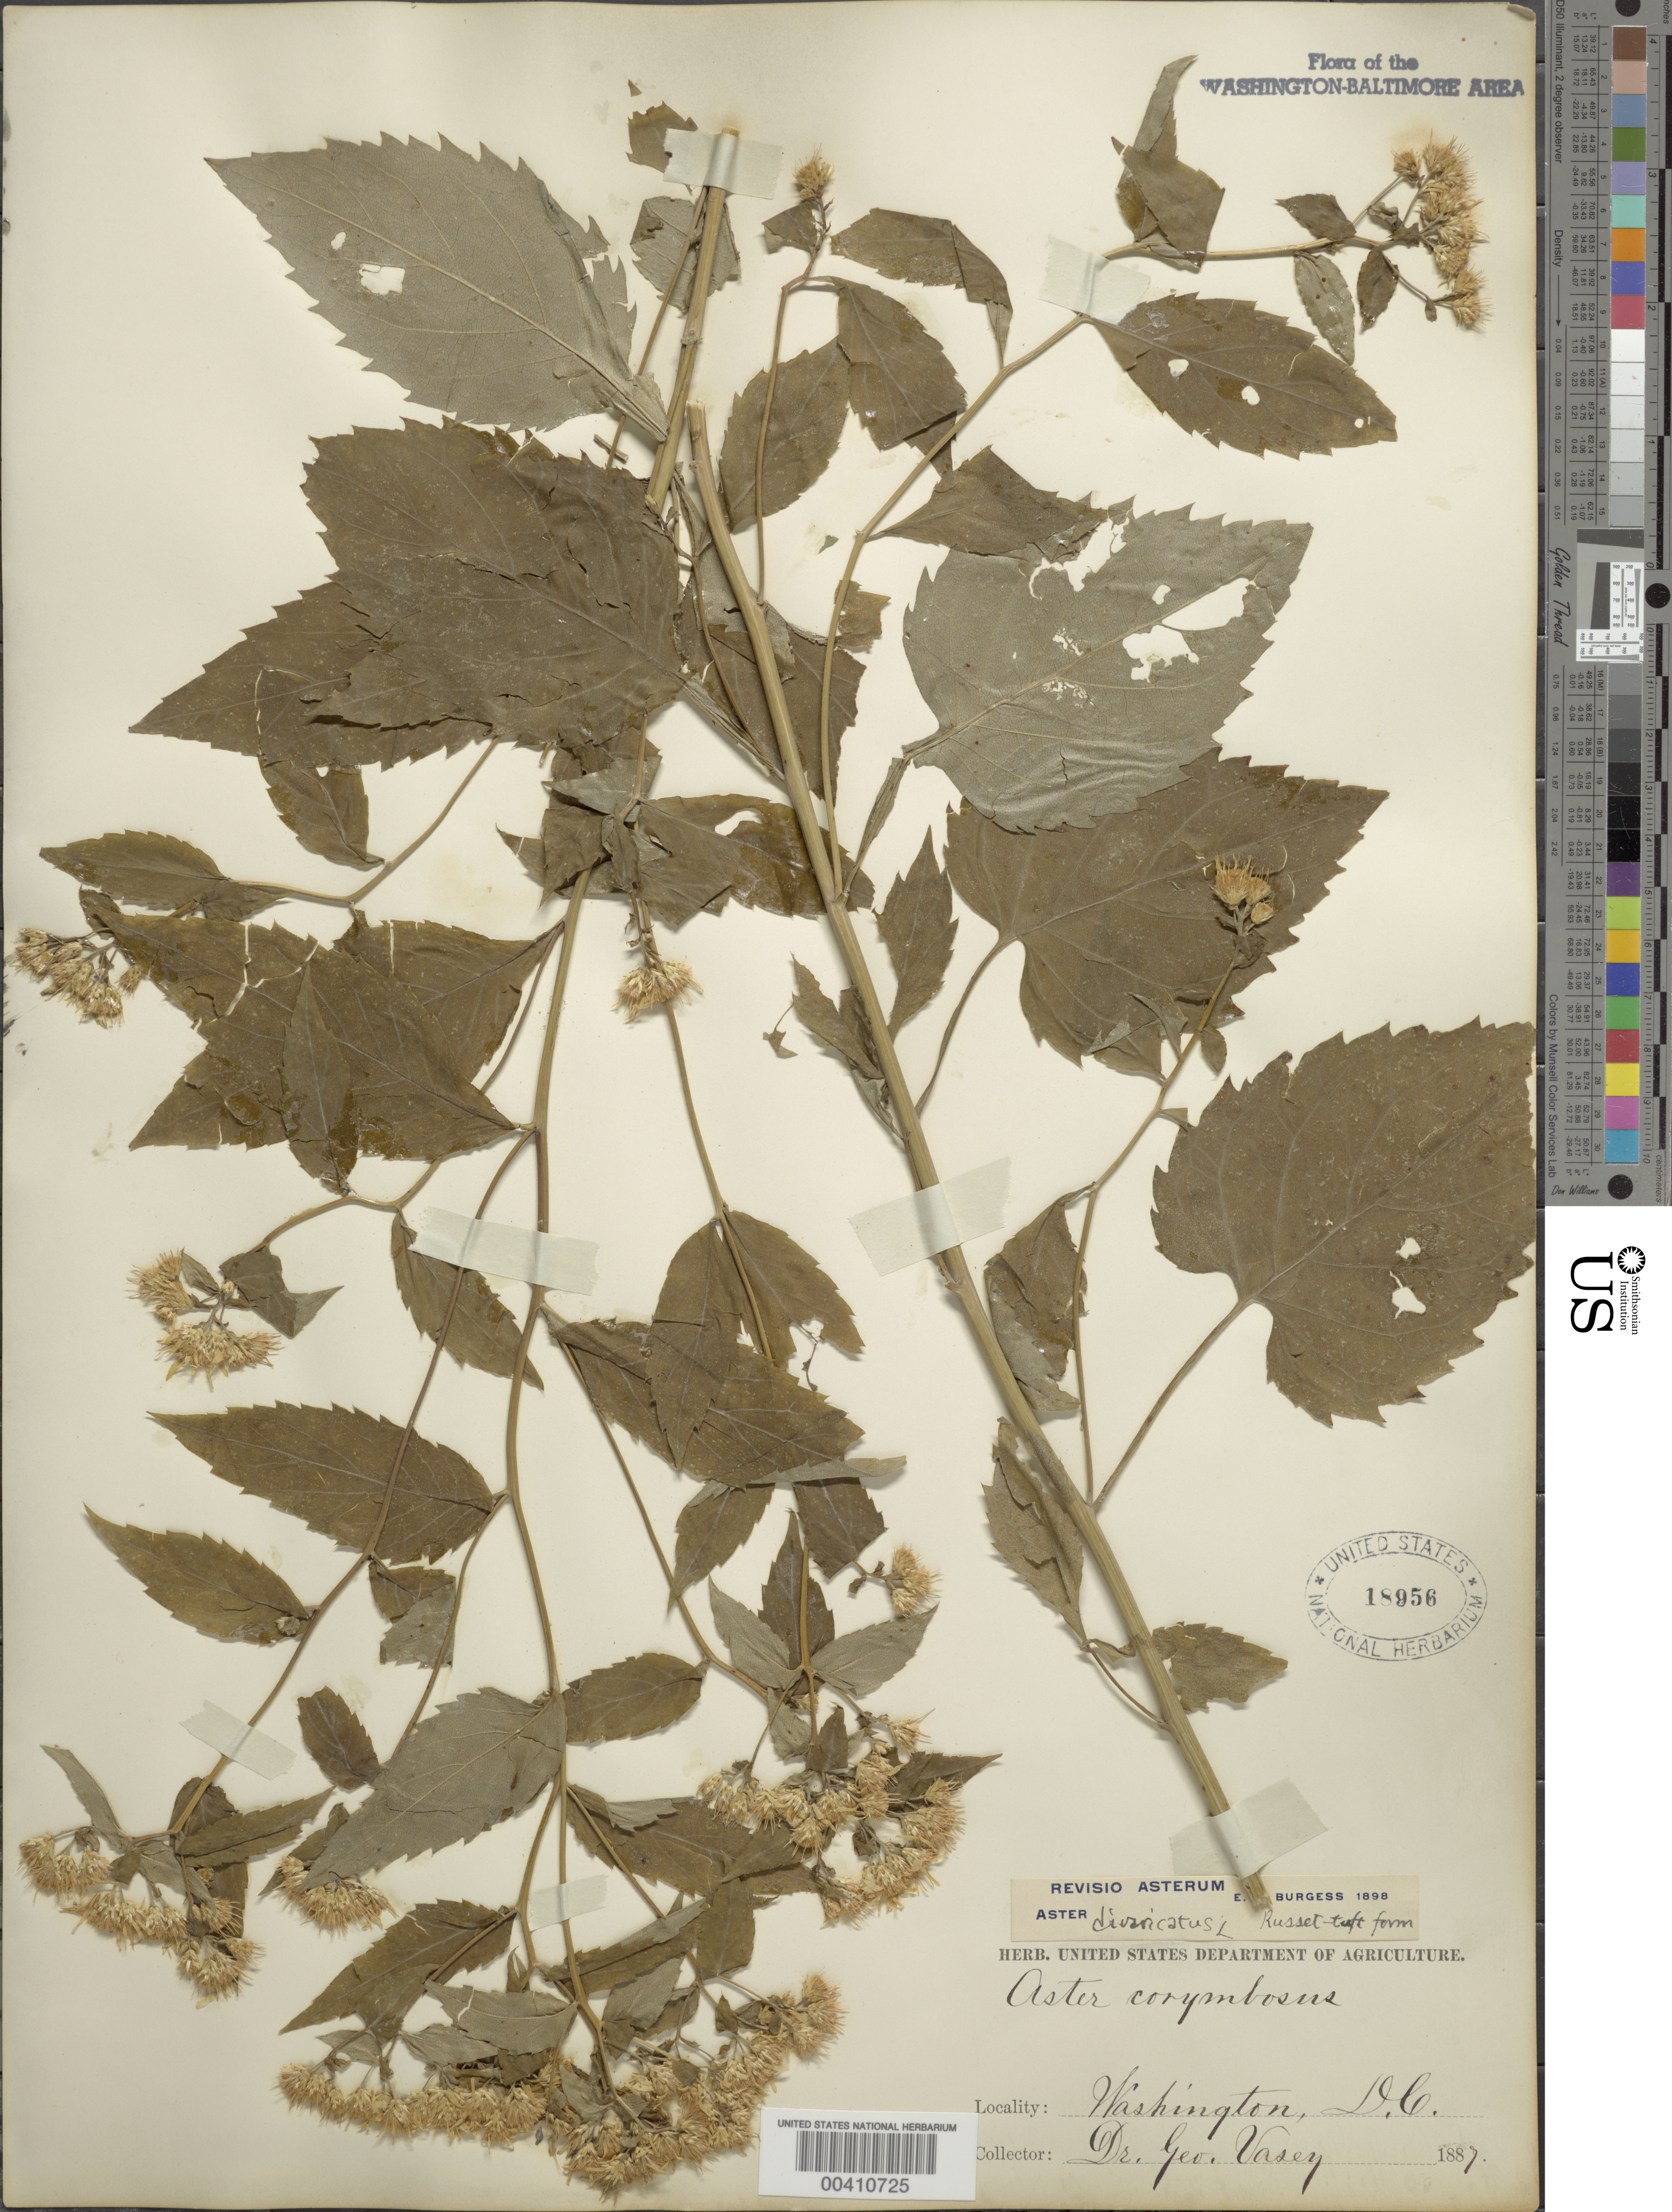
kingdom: Plantae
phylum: Tracheophyta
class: Magnoliopsida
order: Asterales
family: Asteraceae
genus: Eurybia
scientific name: Eurybia divaricata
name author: (L.) G.L. Nesom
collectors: G. Vasey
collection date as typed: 1887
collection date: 1887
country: United States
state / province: District of Columbia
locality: Washington DC Area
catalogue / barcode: US 18956